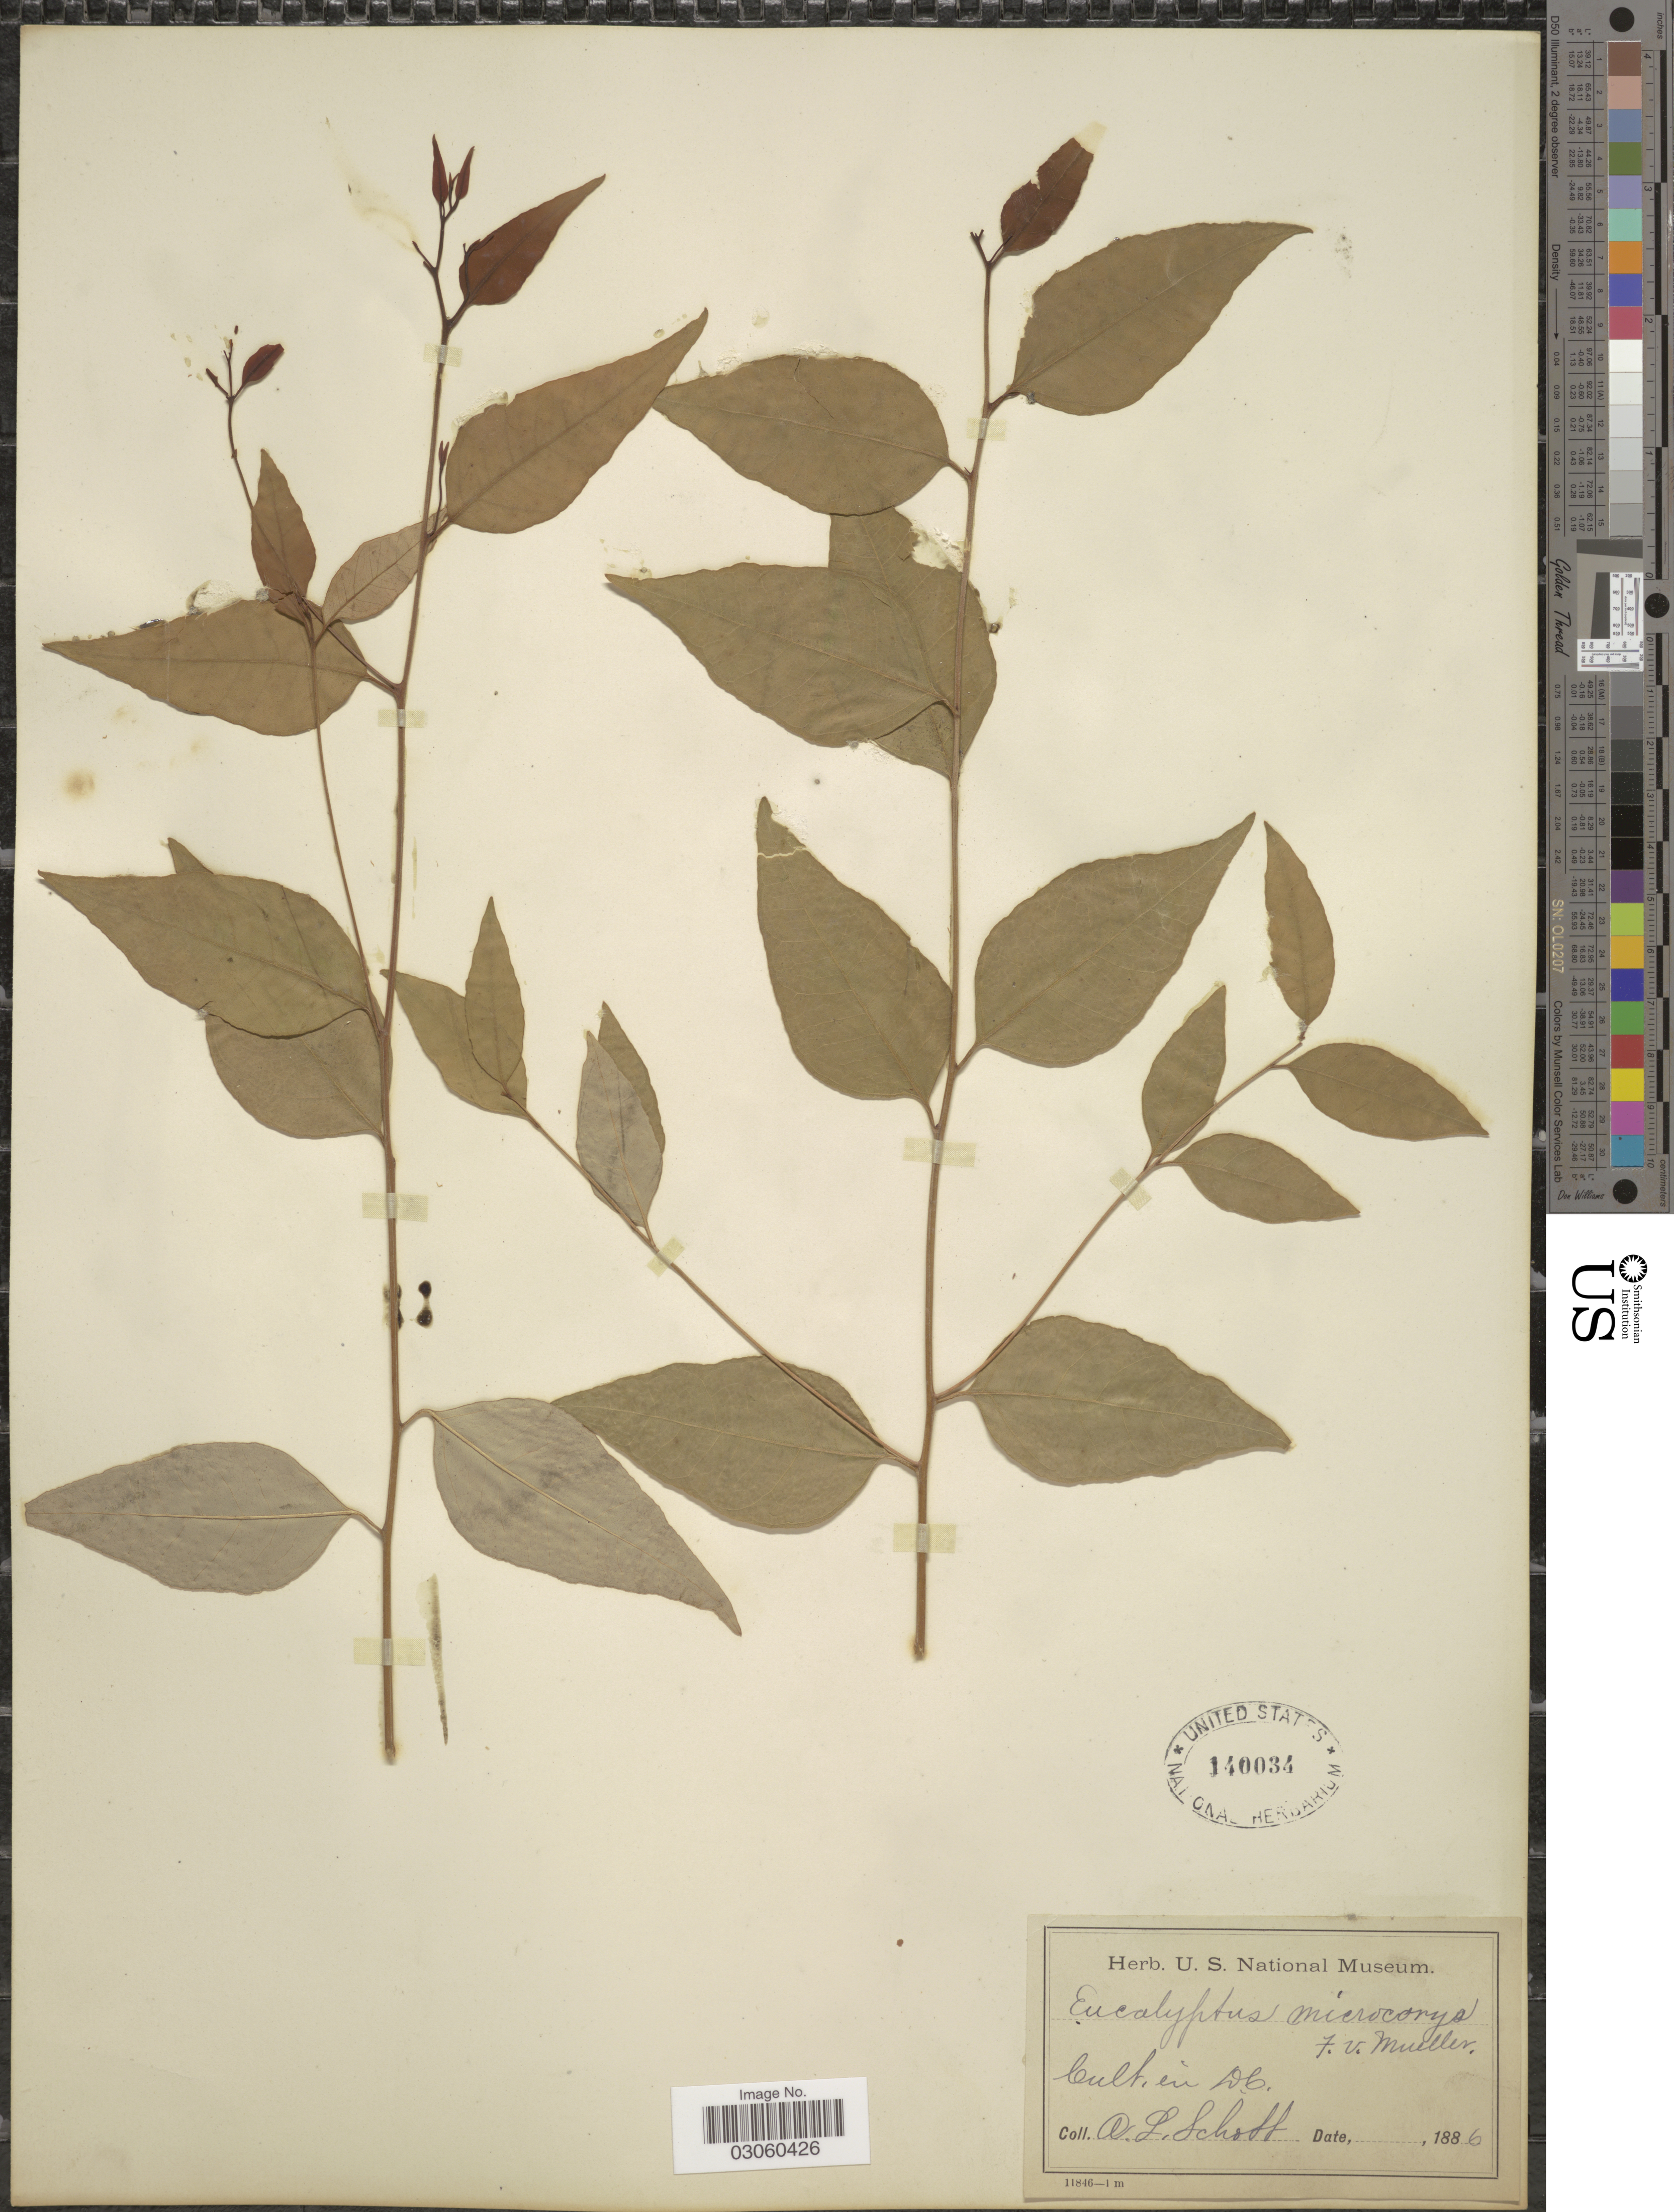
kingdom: Plantae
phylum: Tracheophyta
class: Magnoliopsida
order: Myrtales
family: Myrtaceae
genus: Eucalyptus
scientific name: Eucalyptus microcorys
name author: F. Muell.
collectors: A. L. Schott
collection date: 1886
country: United States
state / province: District of Columbia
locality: Cult. in D.C.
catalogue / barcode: US 140034